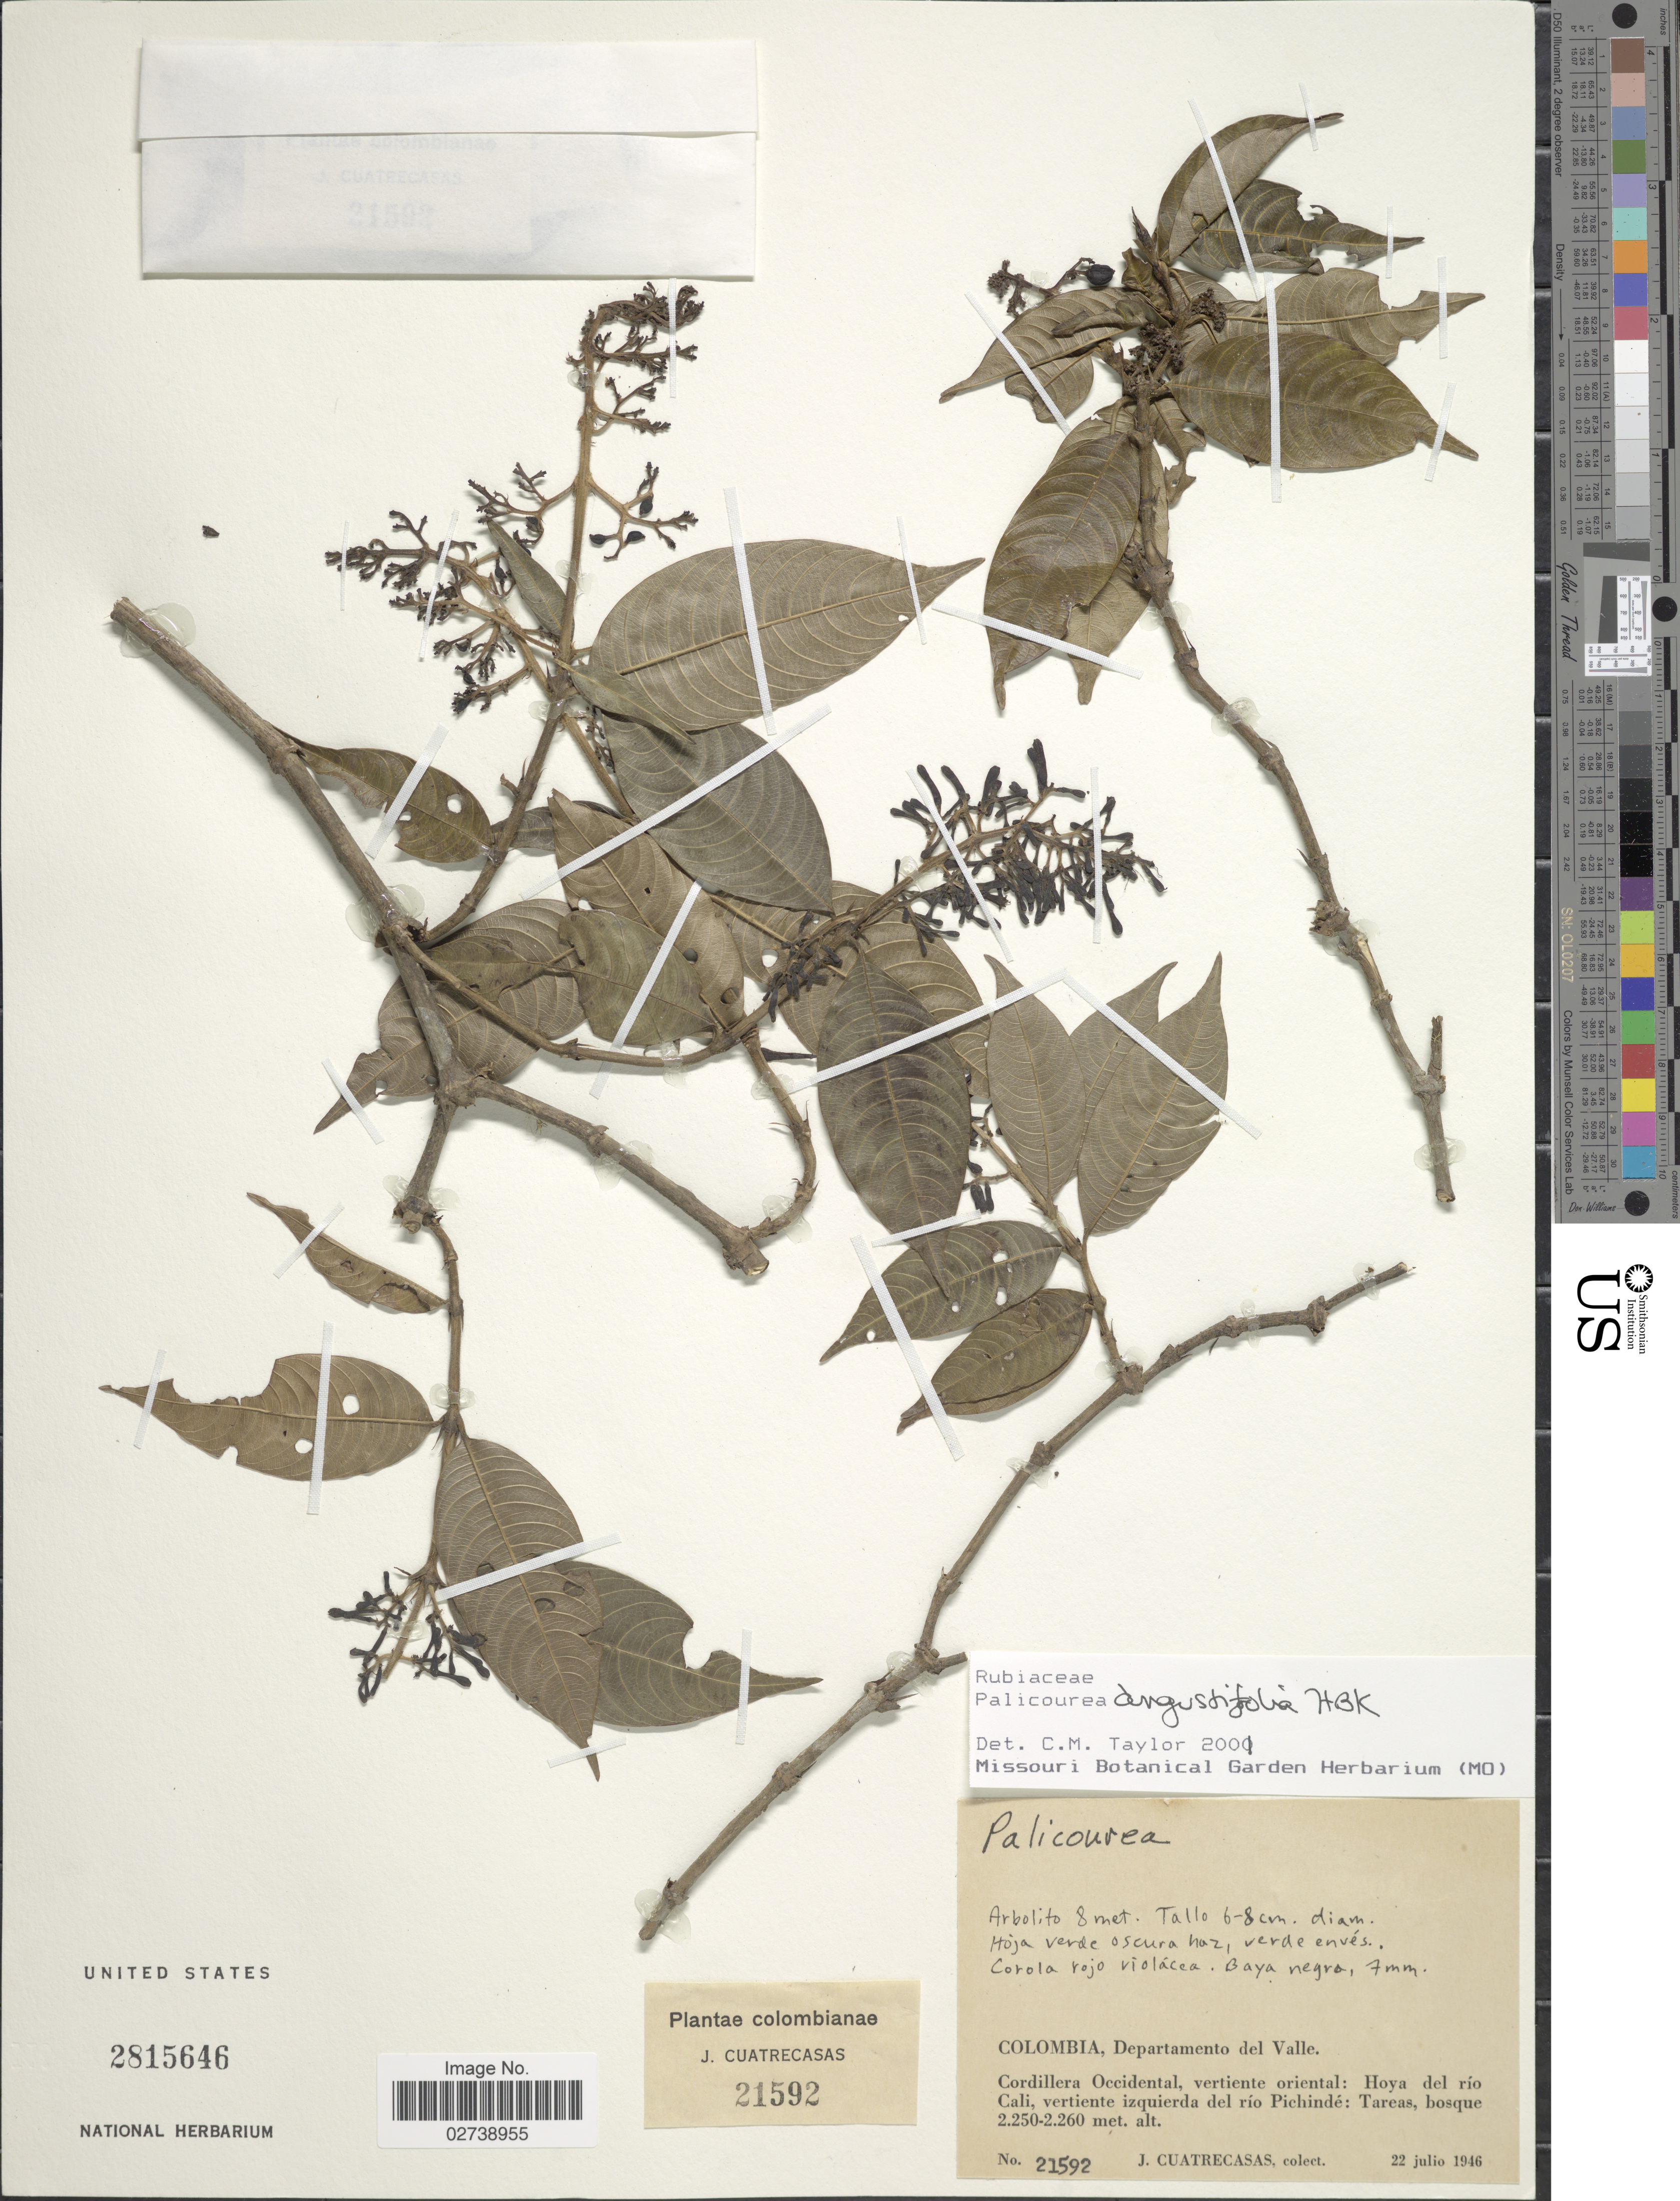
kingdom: Plantae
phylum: Tracheophyta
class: Magnoliopsida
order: Gentianales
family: Rubiaceae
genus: Palicourea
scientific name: Palicourea angustifolia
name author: Kunth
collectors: J. Cuatrecasas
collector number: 21592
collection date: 1946-07-22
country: Colombia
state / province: Valle del Cauca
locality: Colombia. Departmento del Valle. Cordillera Occidental, vertiente oriental: Hoya del Rio, vertiente izquierda del rio Pichinde: Tareas, bosque.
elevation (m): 2250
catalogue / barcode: US 2815646